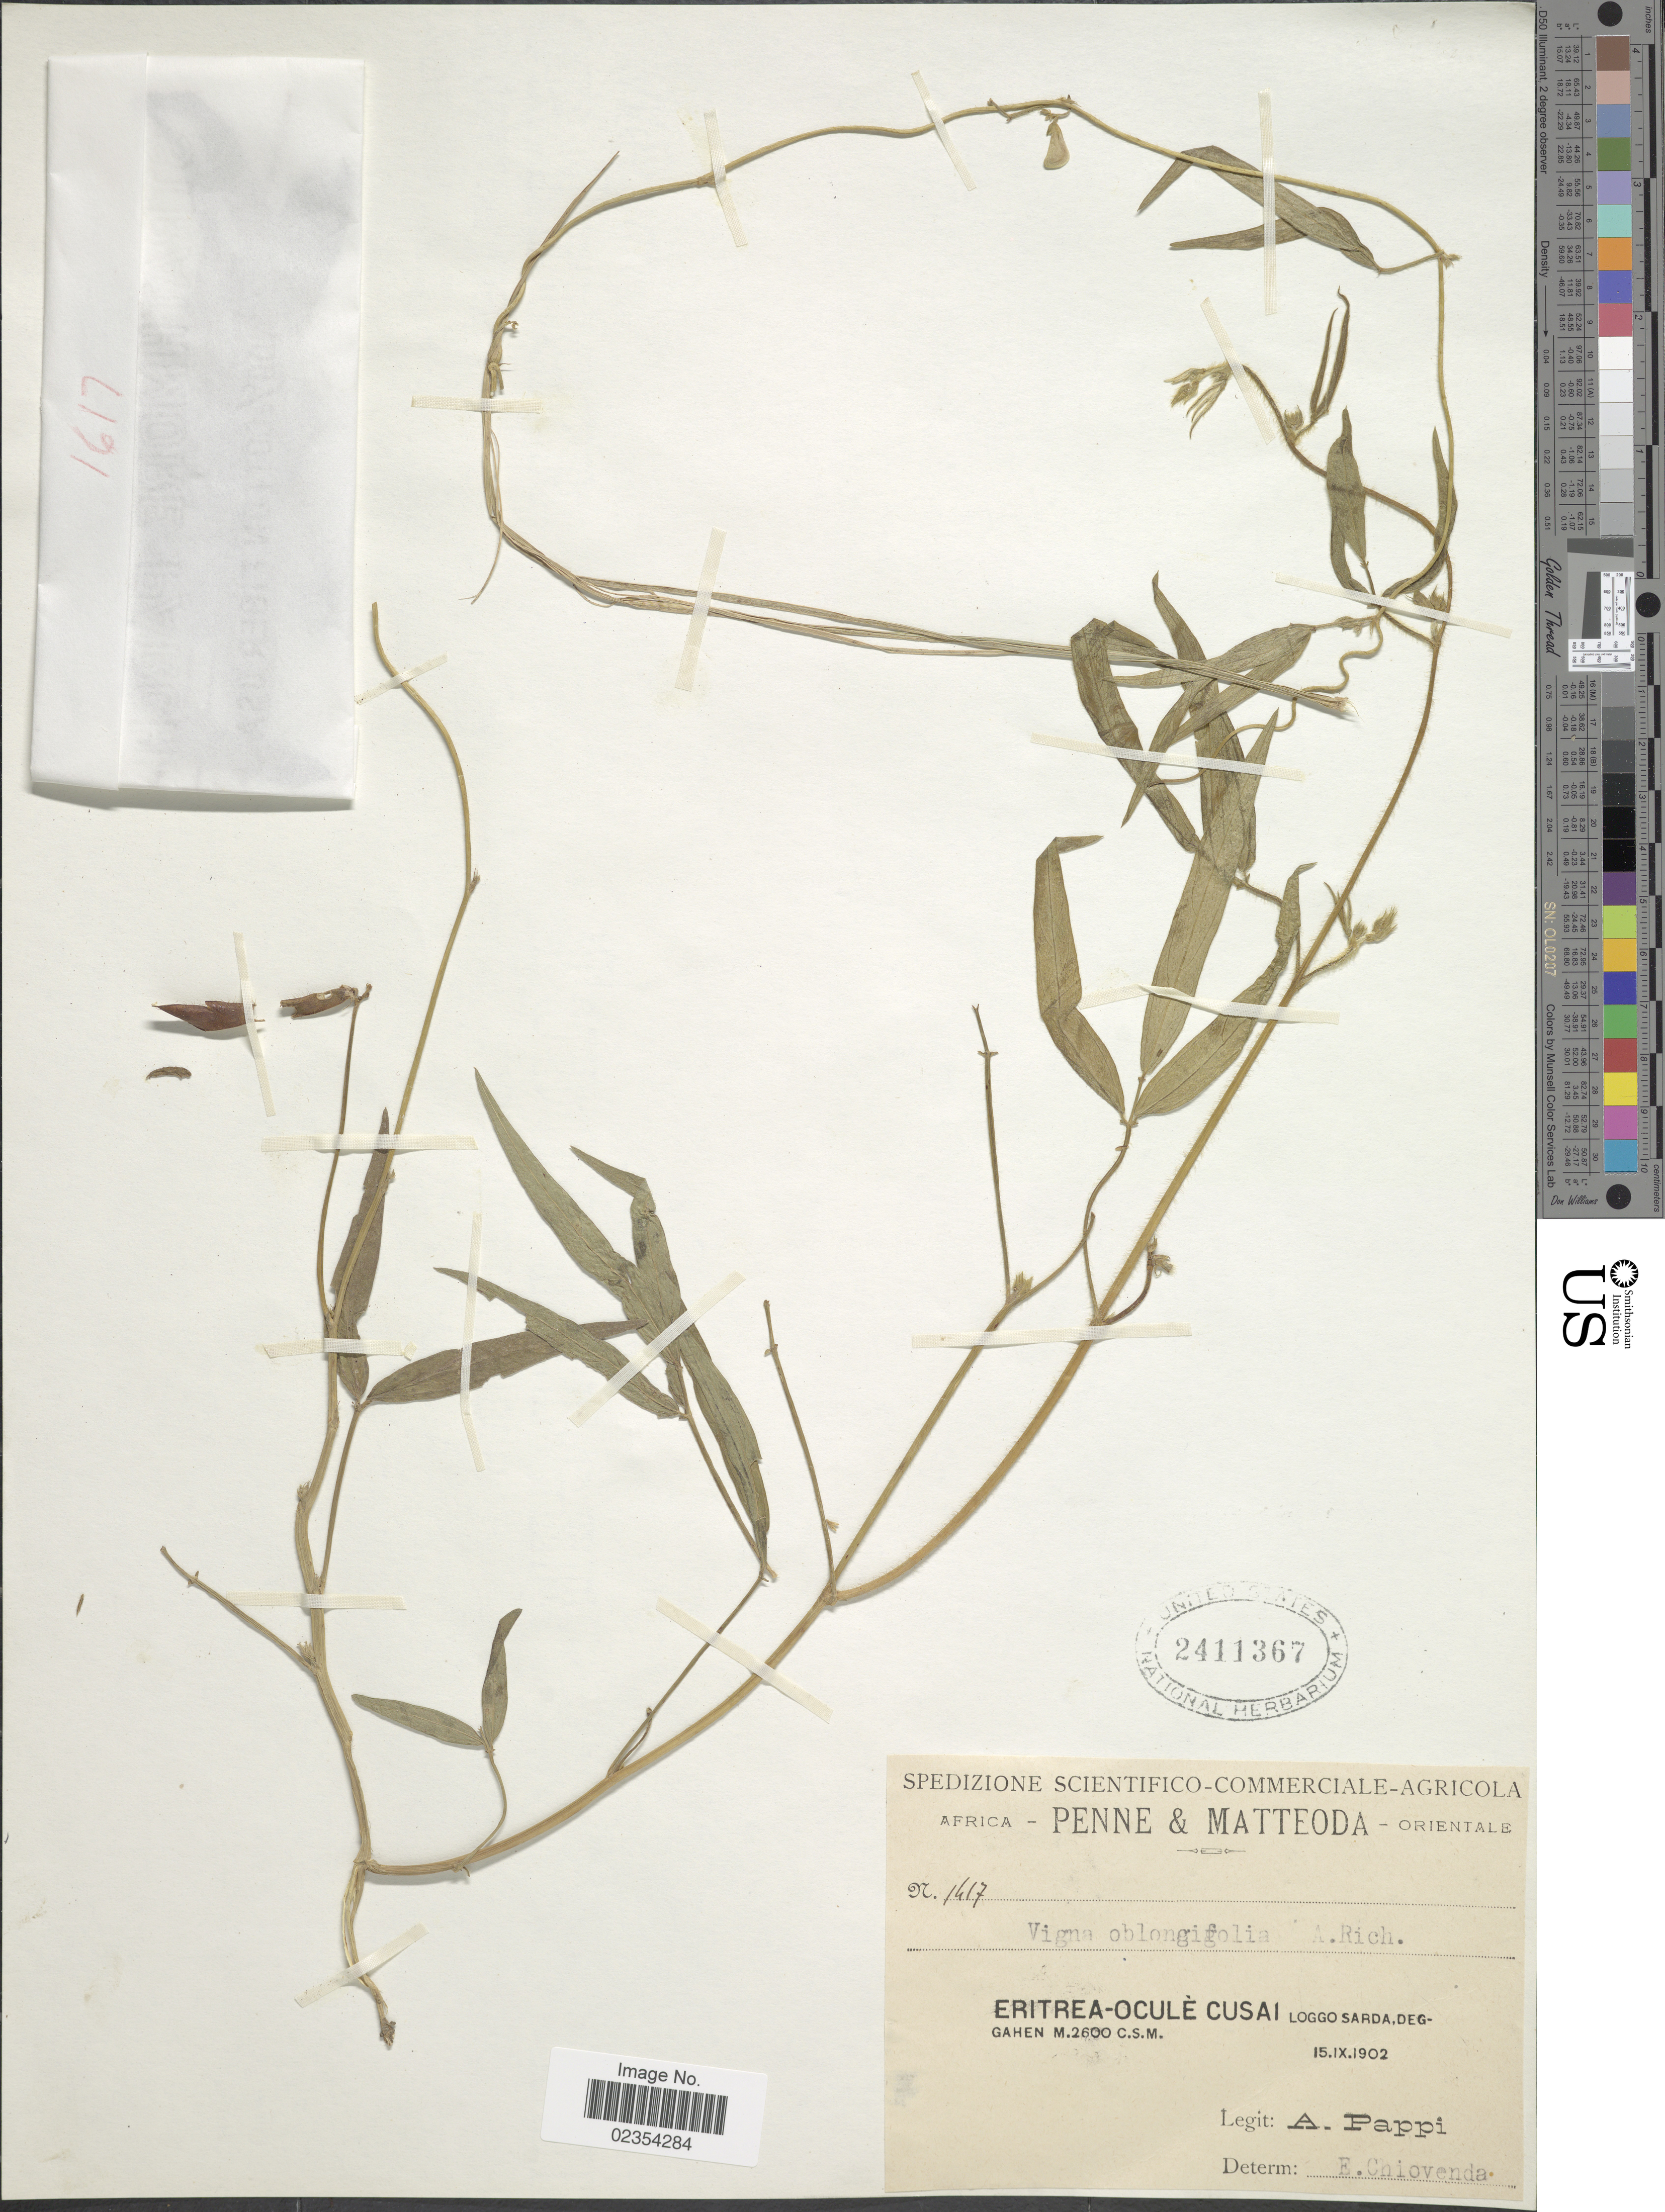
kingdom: Plantae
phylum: Tracheophyta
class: Magnoliopsida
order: Fabales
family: Fabaceae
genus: Vigna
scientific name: Vigna oblongifolia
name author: A. Rich.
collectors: A. Pappi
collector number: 1417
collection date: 1902-09-15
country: Eritrea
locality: Africa Orientale, Eritrea-Ocule Cusai Loggo Sarda, Degahen.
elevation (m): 2600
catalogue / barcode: US 2411367